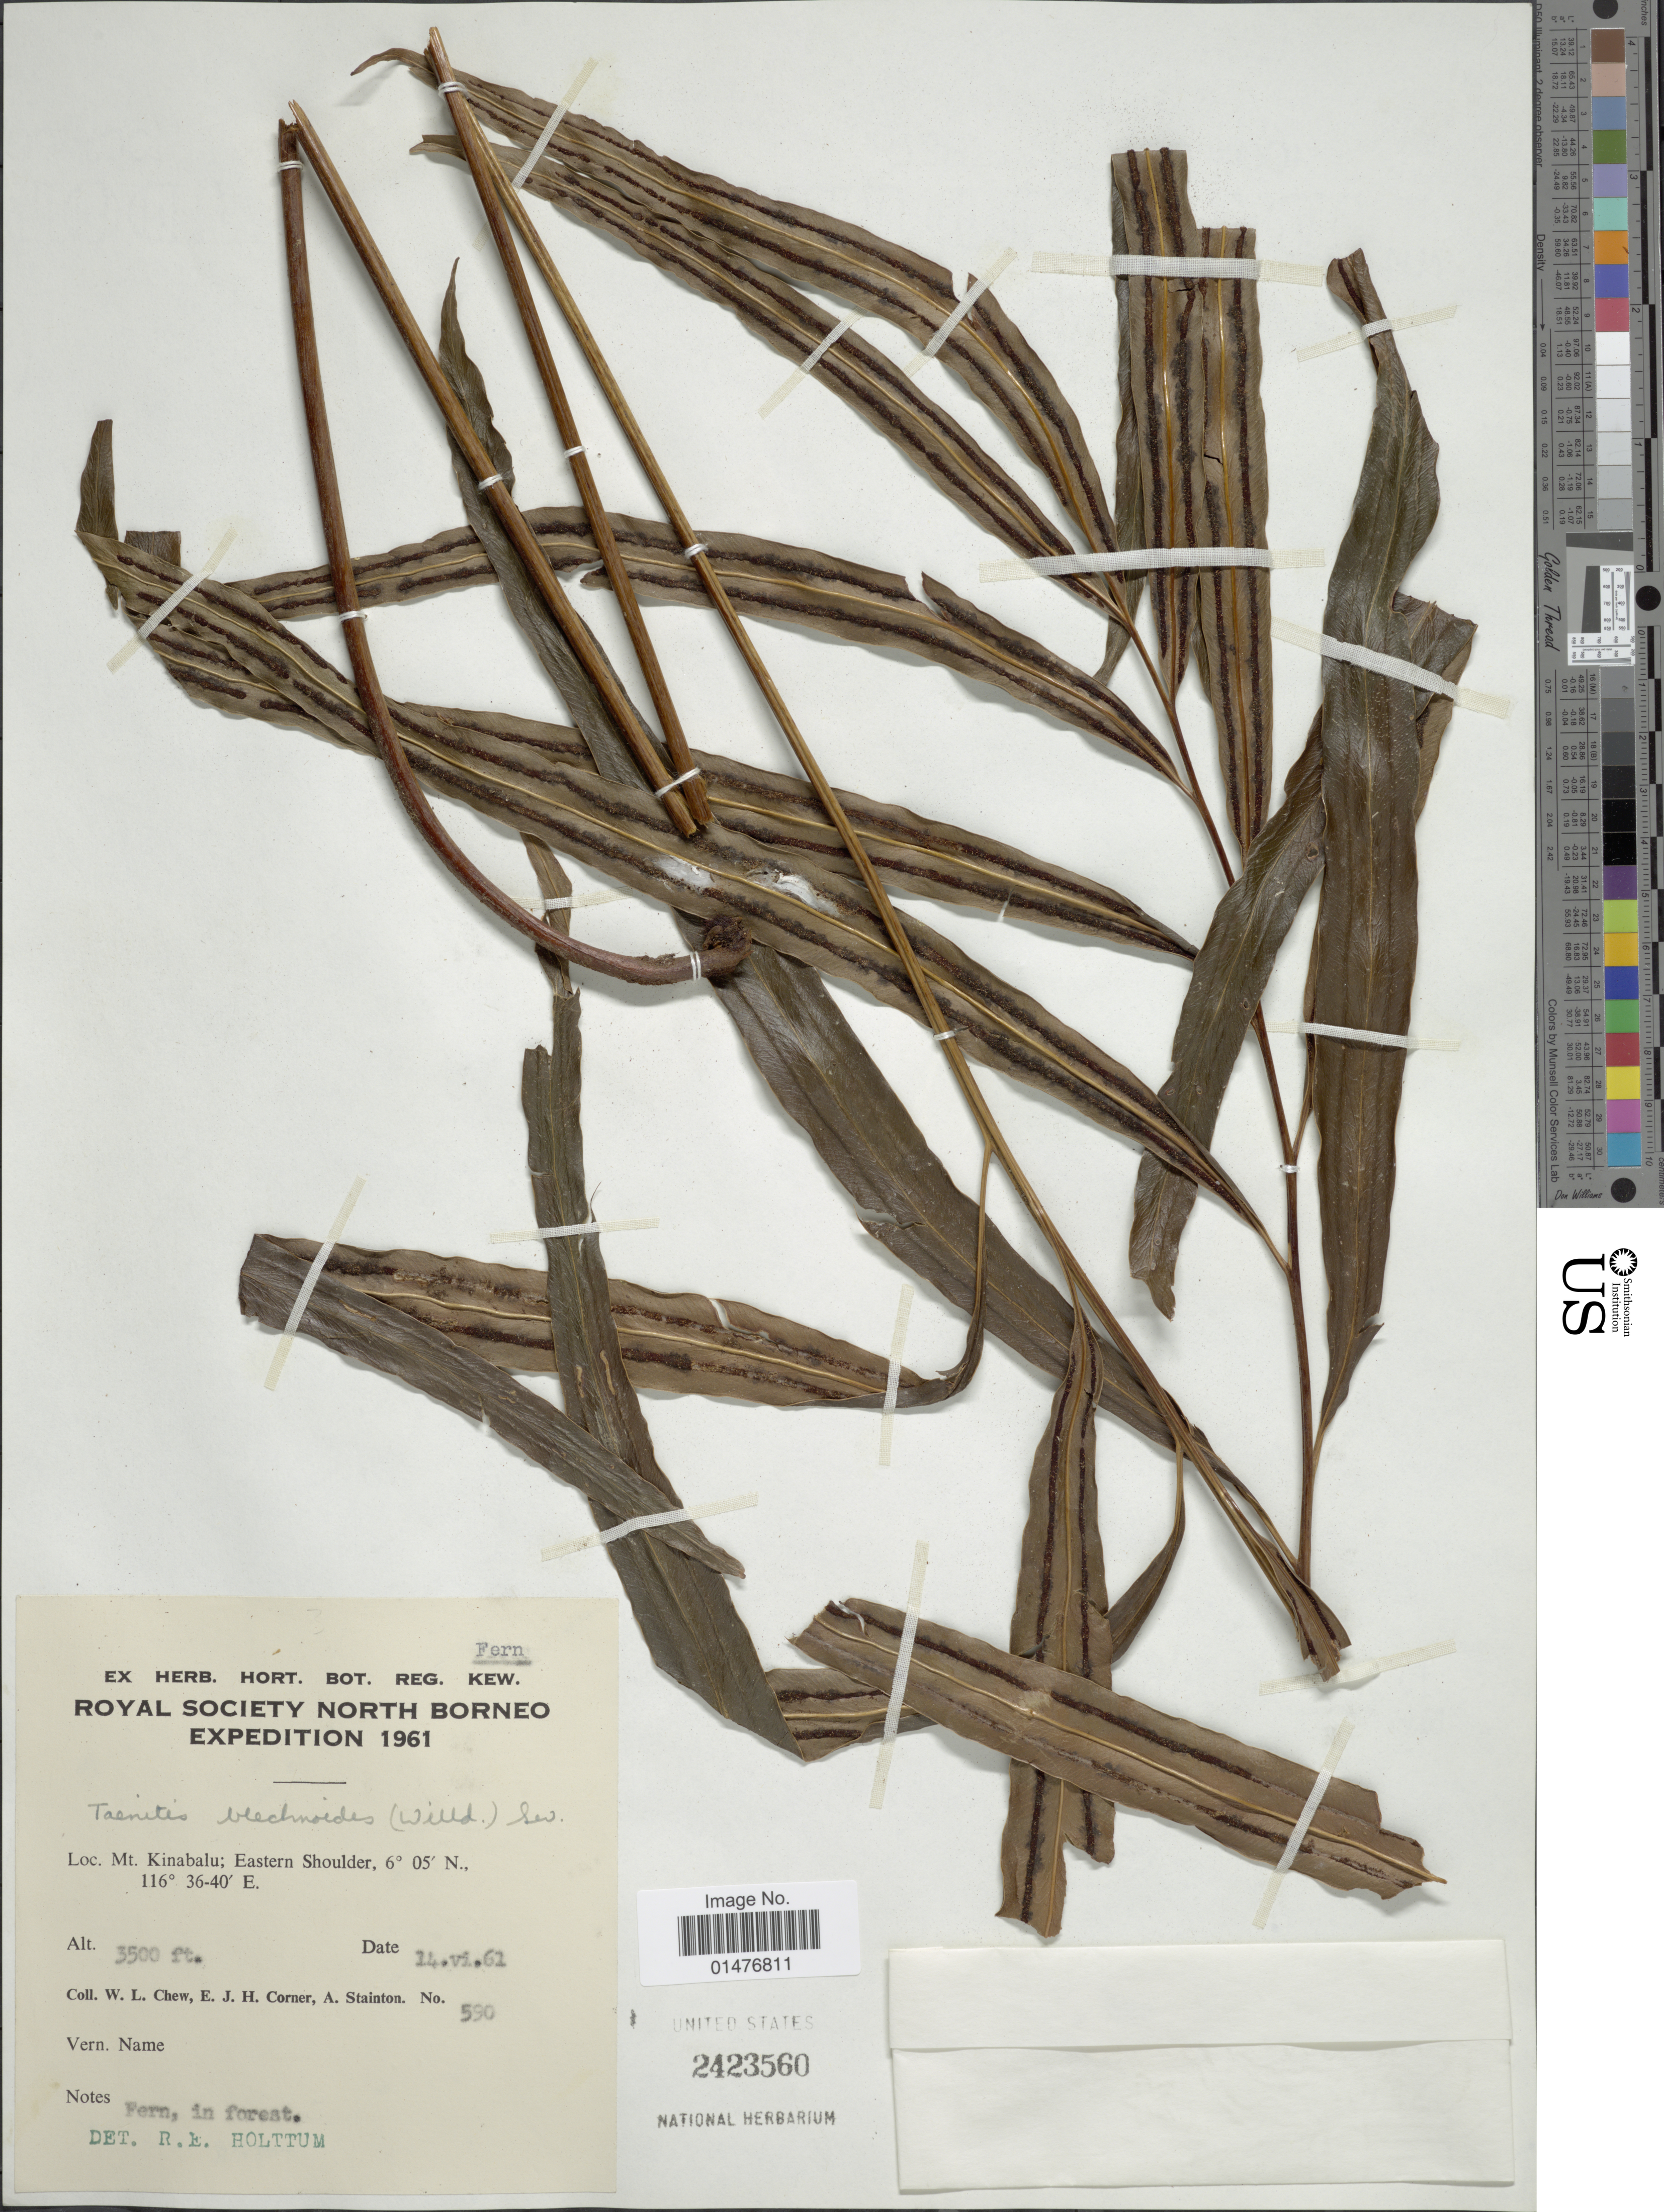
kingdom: Plantae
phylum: Tracheophyta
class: Polypodiopsida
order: Polypodiales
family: Pteridaceae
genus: Taenitis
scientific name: Taenitis blechnoides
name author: (Willd.) Sw.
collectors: W. Chew, E. Corner & A. Stainton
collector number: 590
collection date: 1962-06-14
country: Malaysia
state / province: Sabah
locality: Mt. Kinabalu; Eastern Shoulder, North Borneo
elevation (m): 1067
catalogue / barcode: US 2423560